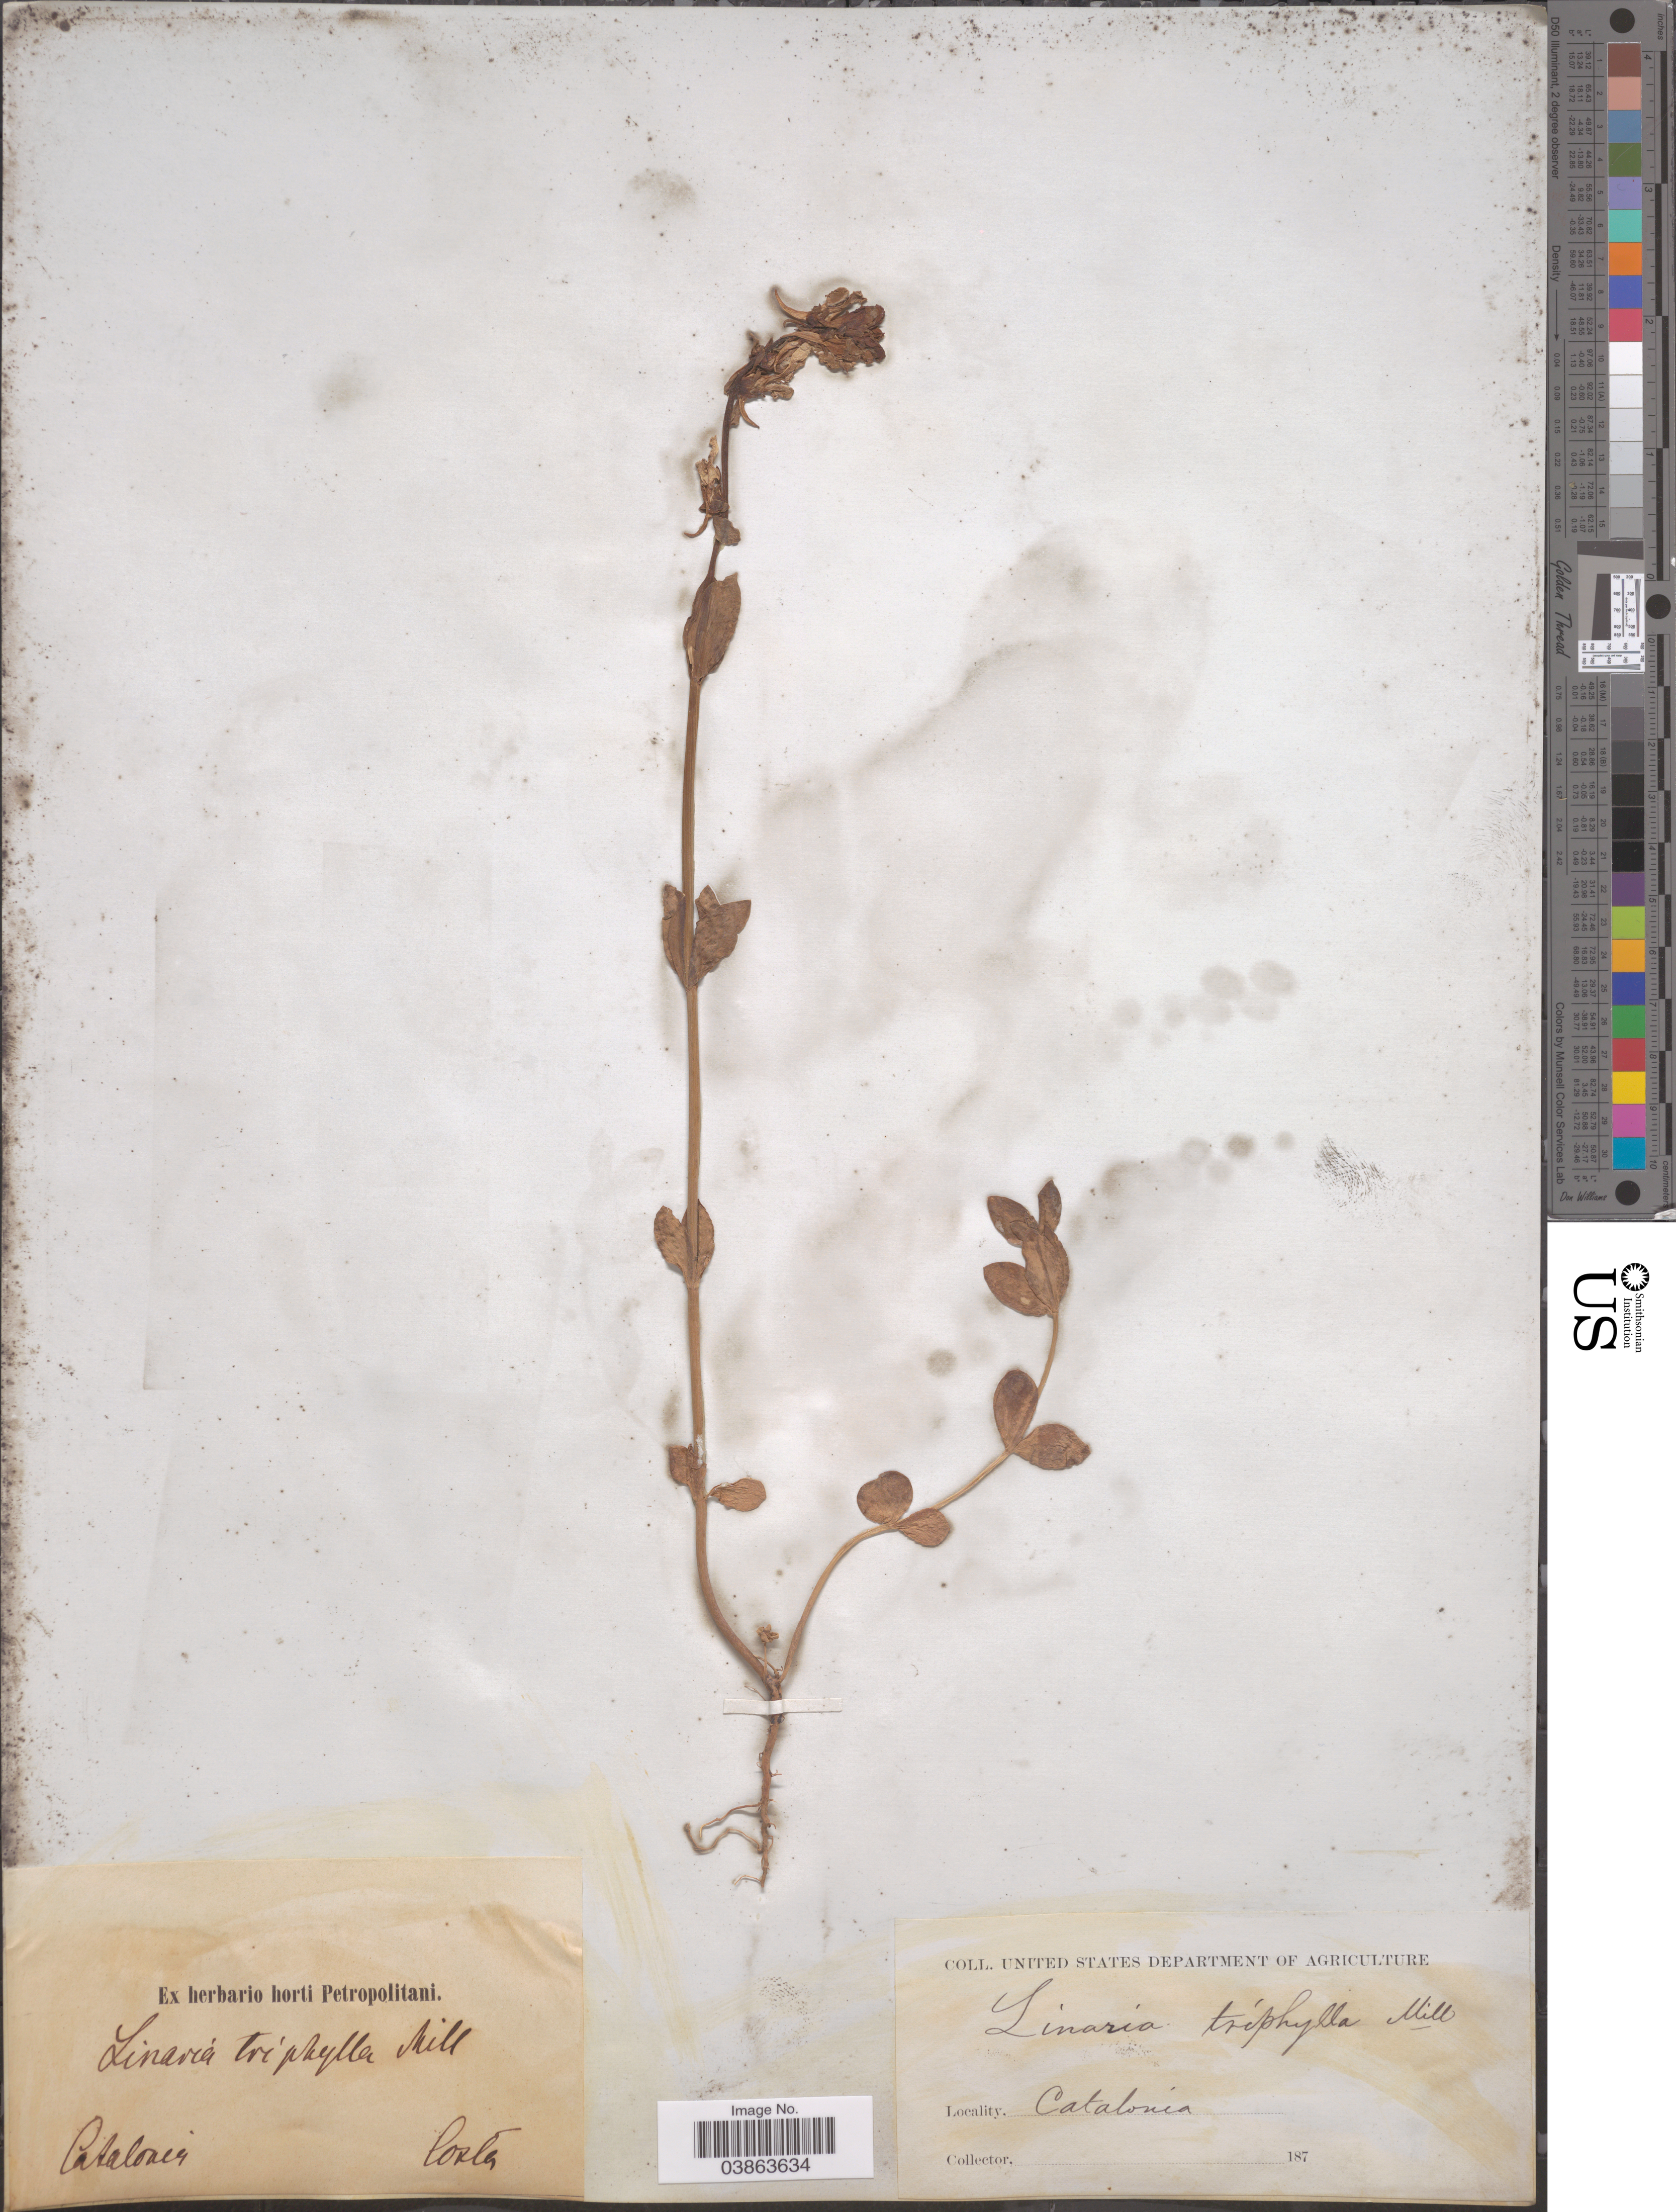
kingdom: Plantae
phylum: Tracheophyta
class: Magnoliopsida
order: Lamiales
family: Plantaginaceae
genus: Linaria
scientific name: Linaria triphylla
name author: (L.) Mill.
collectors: -. Costa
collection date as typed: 187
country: Spain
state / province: Catalunya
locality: Catalonia.